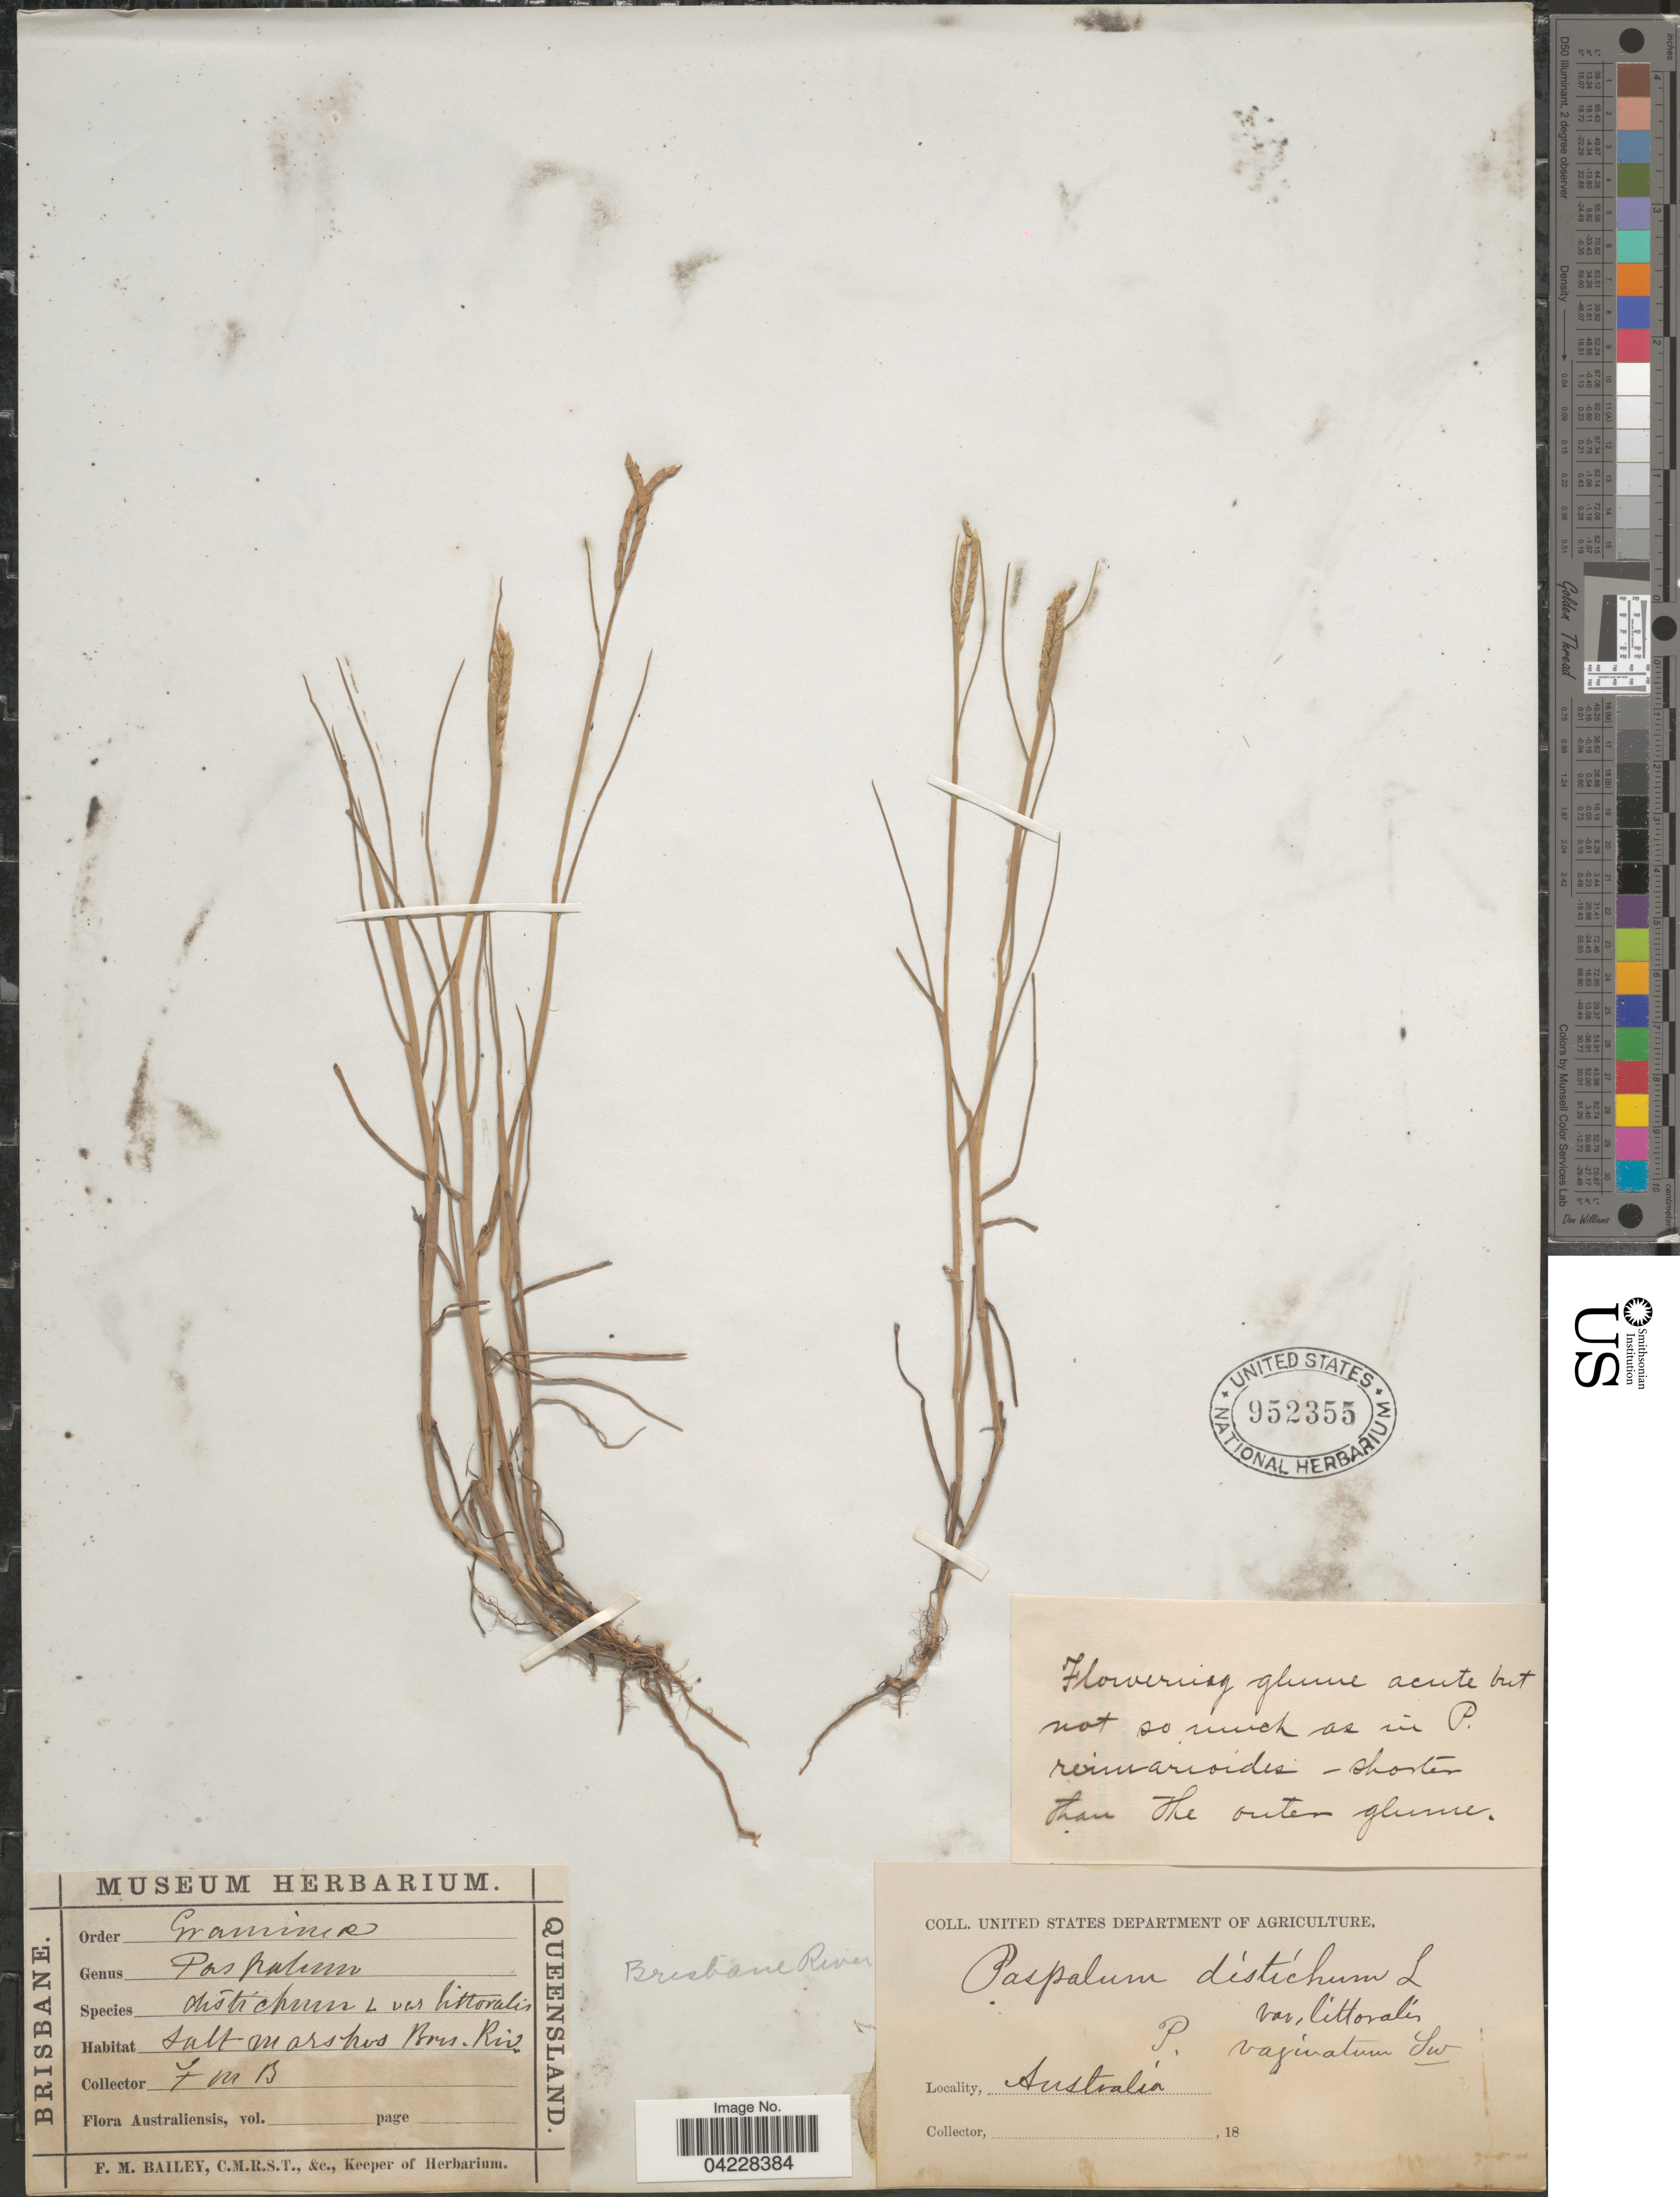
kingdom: Plantae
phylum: Tracheophyta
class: Liliopsida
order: Poales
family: Poaceae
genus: Paspalum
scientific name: Paspalum distichum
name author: L.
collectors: F. M. Bailey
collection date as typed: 18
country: Australia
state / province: Queensland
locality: Salt marshes Bros. Riv.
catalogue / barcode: US 952355